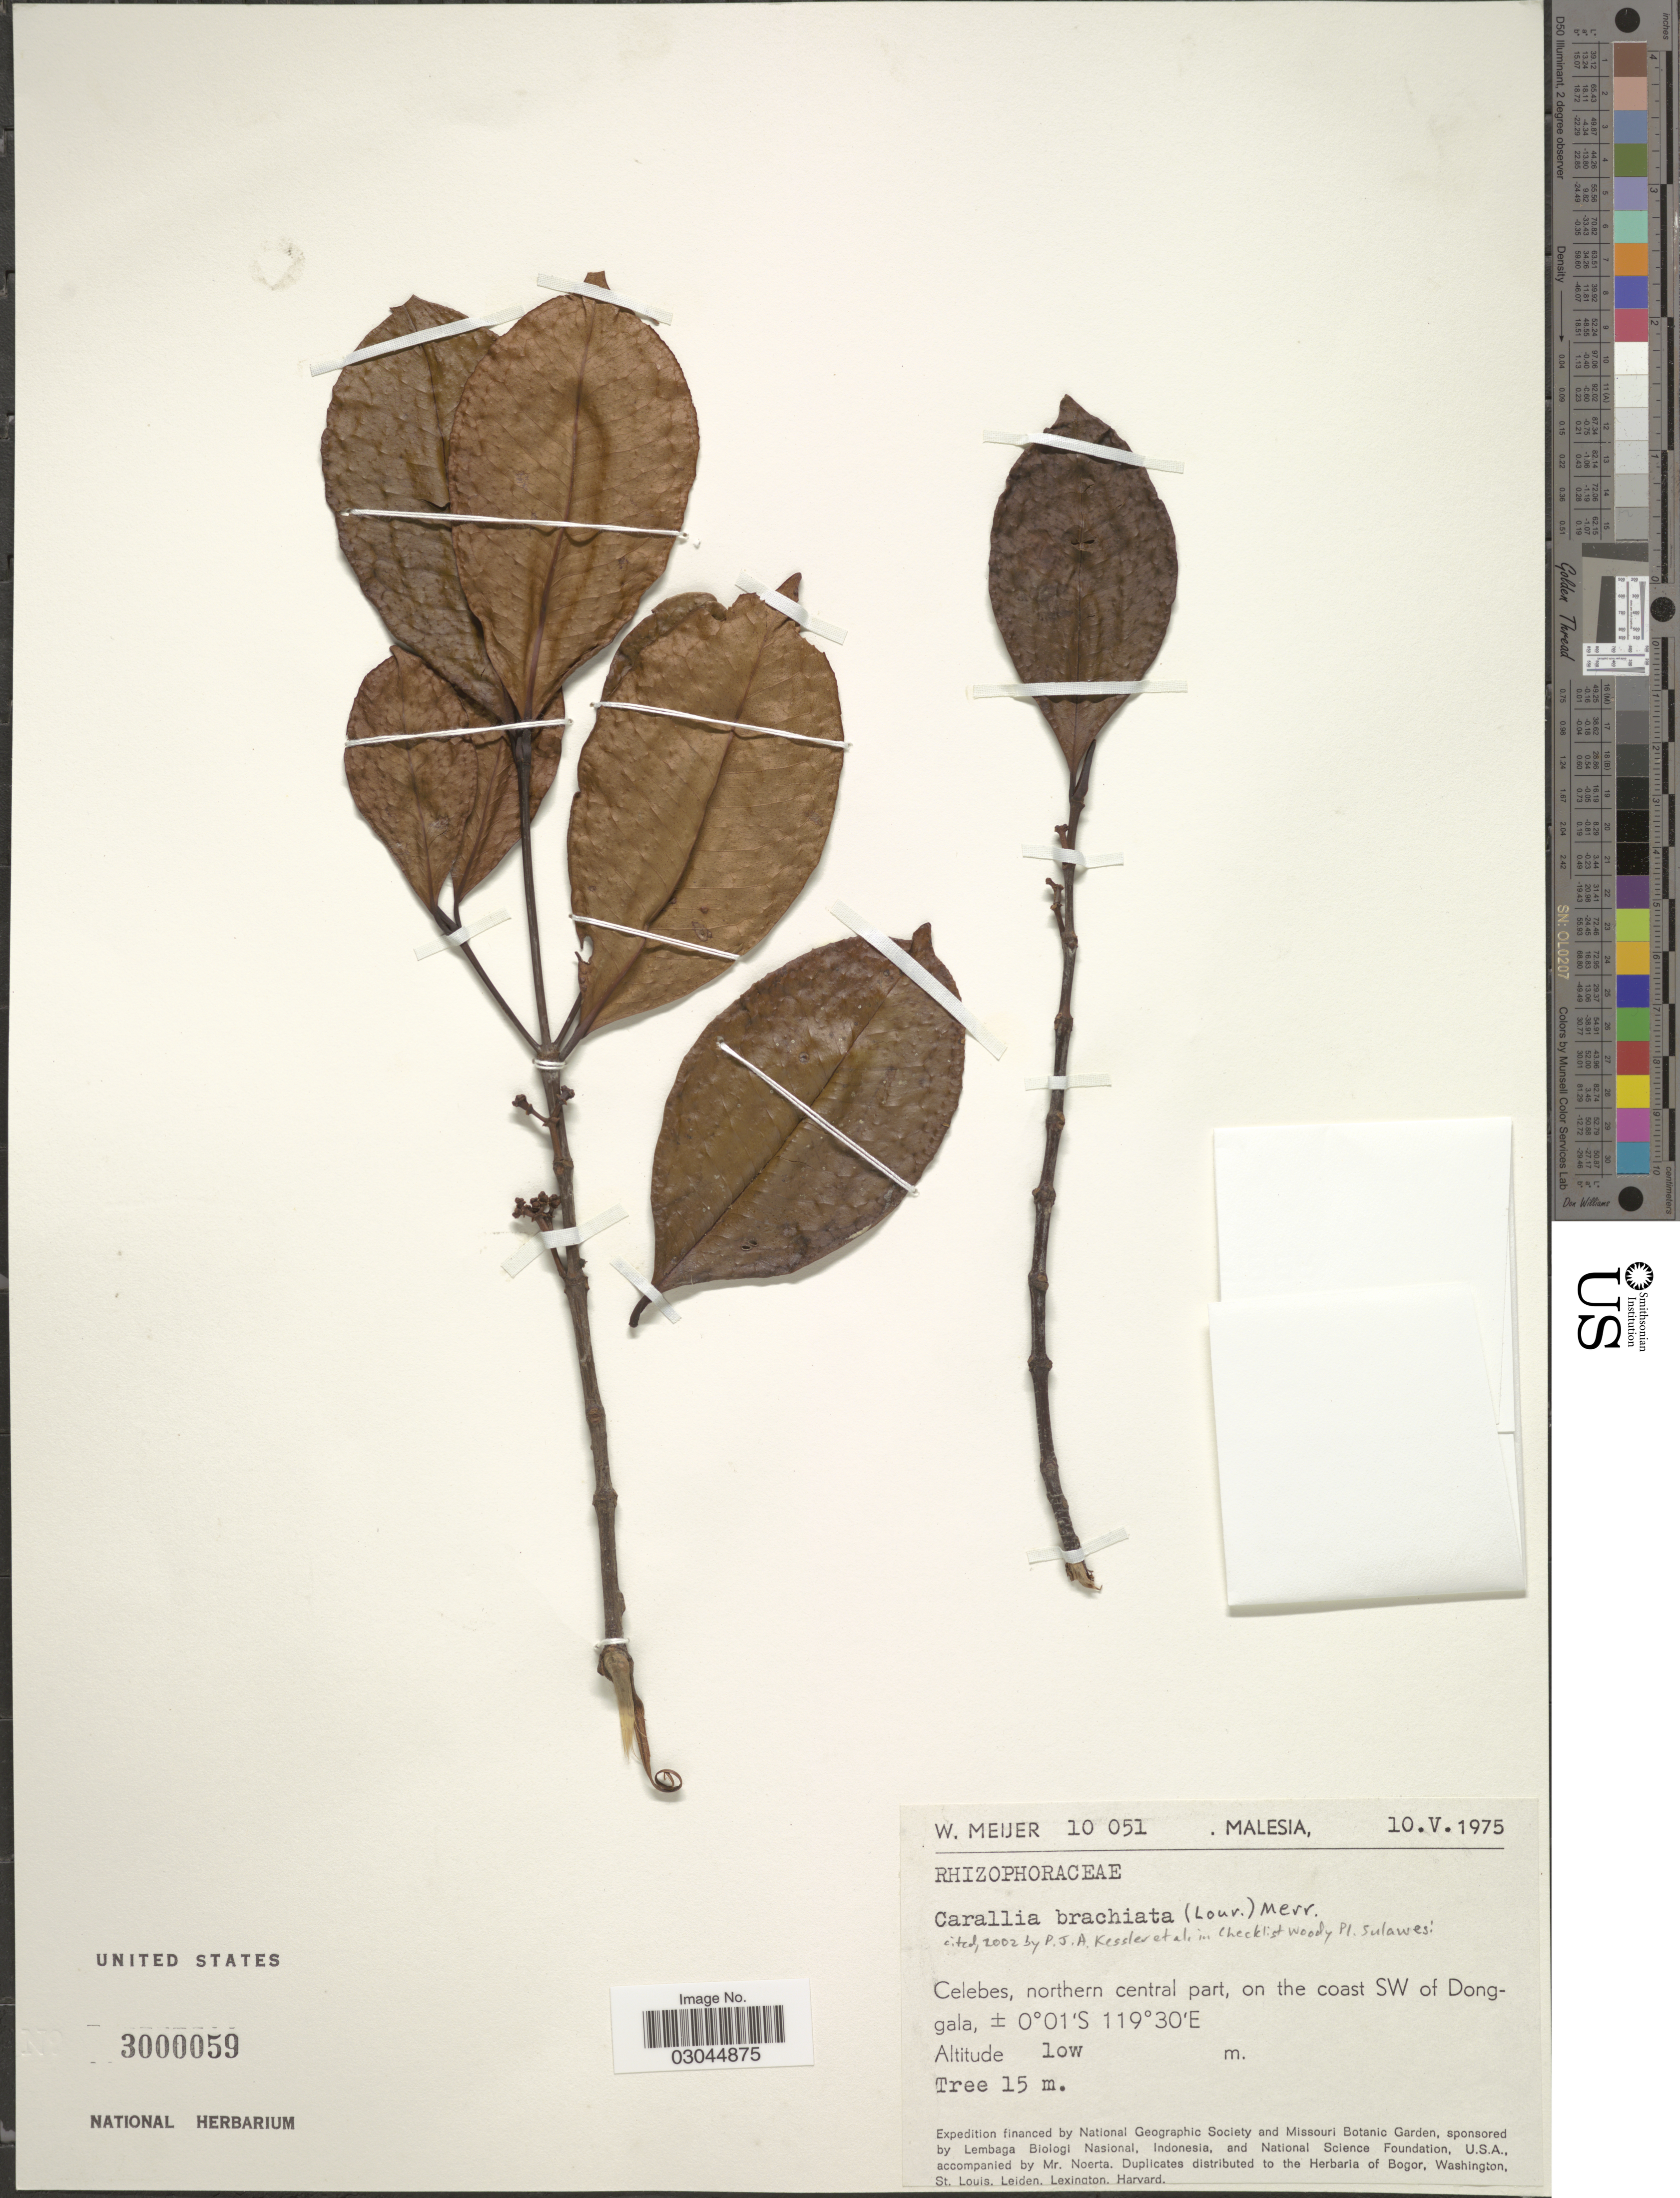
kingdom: Plantae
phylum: Tracheophyta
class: Magnoliopsida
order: Malpighiales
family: Rhizophoraceae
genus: Carallia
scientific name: Carallia brachiata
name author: (Lour.) Merr.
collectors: W. Meijer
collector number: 10051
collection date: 1975-05-10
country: Malaysia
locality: Celebes, northern central part, on the coast SW of Dongala.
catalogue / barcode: US 3000059